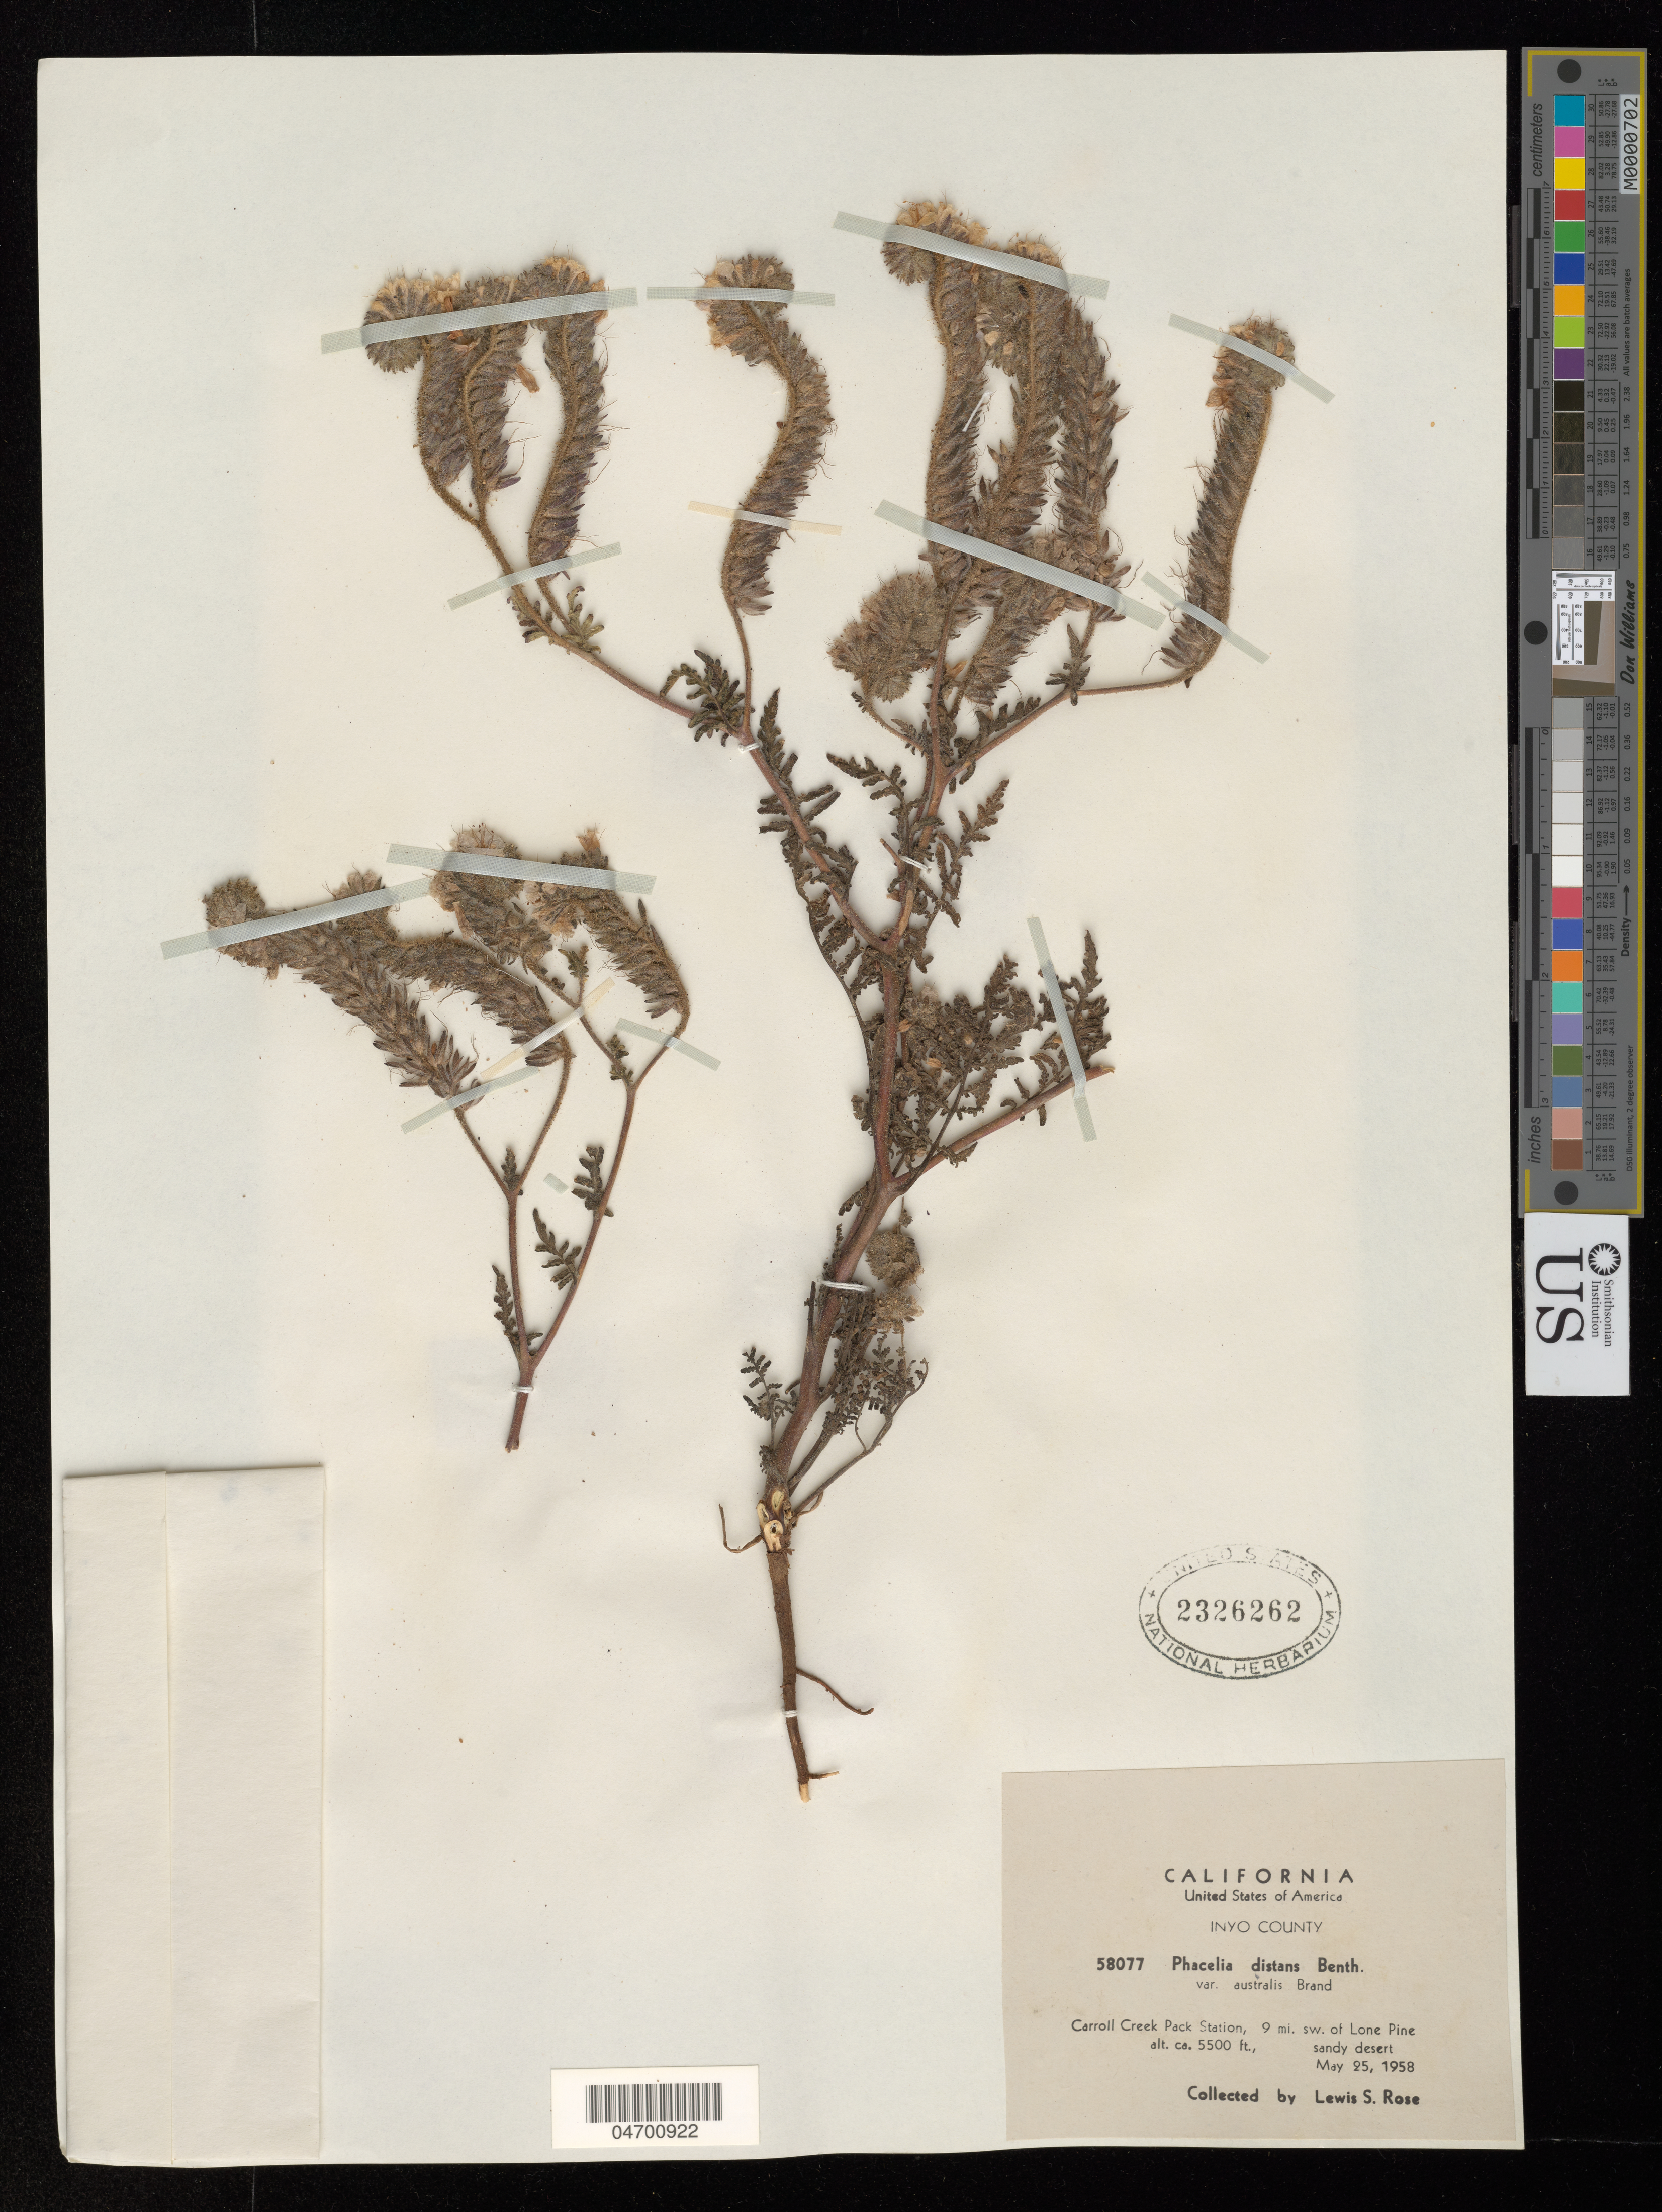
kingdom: Plantae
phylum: Tracheophyta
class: Magnoliopsida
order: Boraginales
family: Hydrophyllaceae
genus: Phacelia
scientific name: Phacelia distans var. australis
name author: Brand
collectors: L. S. Rose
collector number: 58077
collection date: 1958-05-25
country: United States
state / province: California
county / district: Inyo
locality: Inyo County. Carroll Creek Pack Station, 9 mi. sw. of Lone Pine sandy desert.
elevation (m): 1676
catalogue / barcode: US 2326262